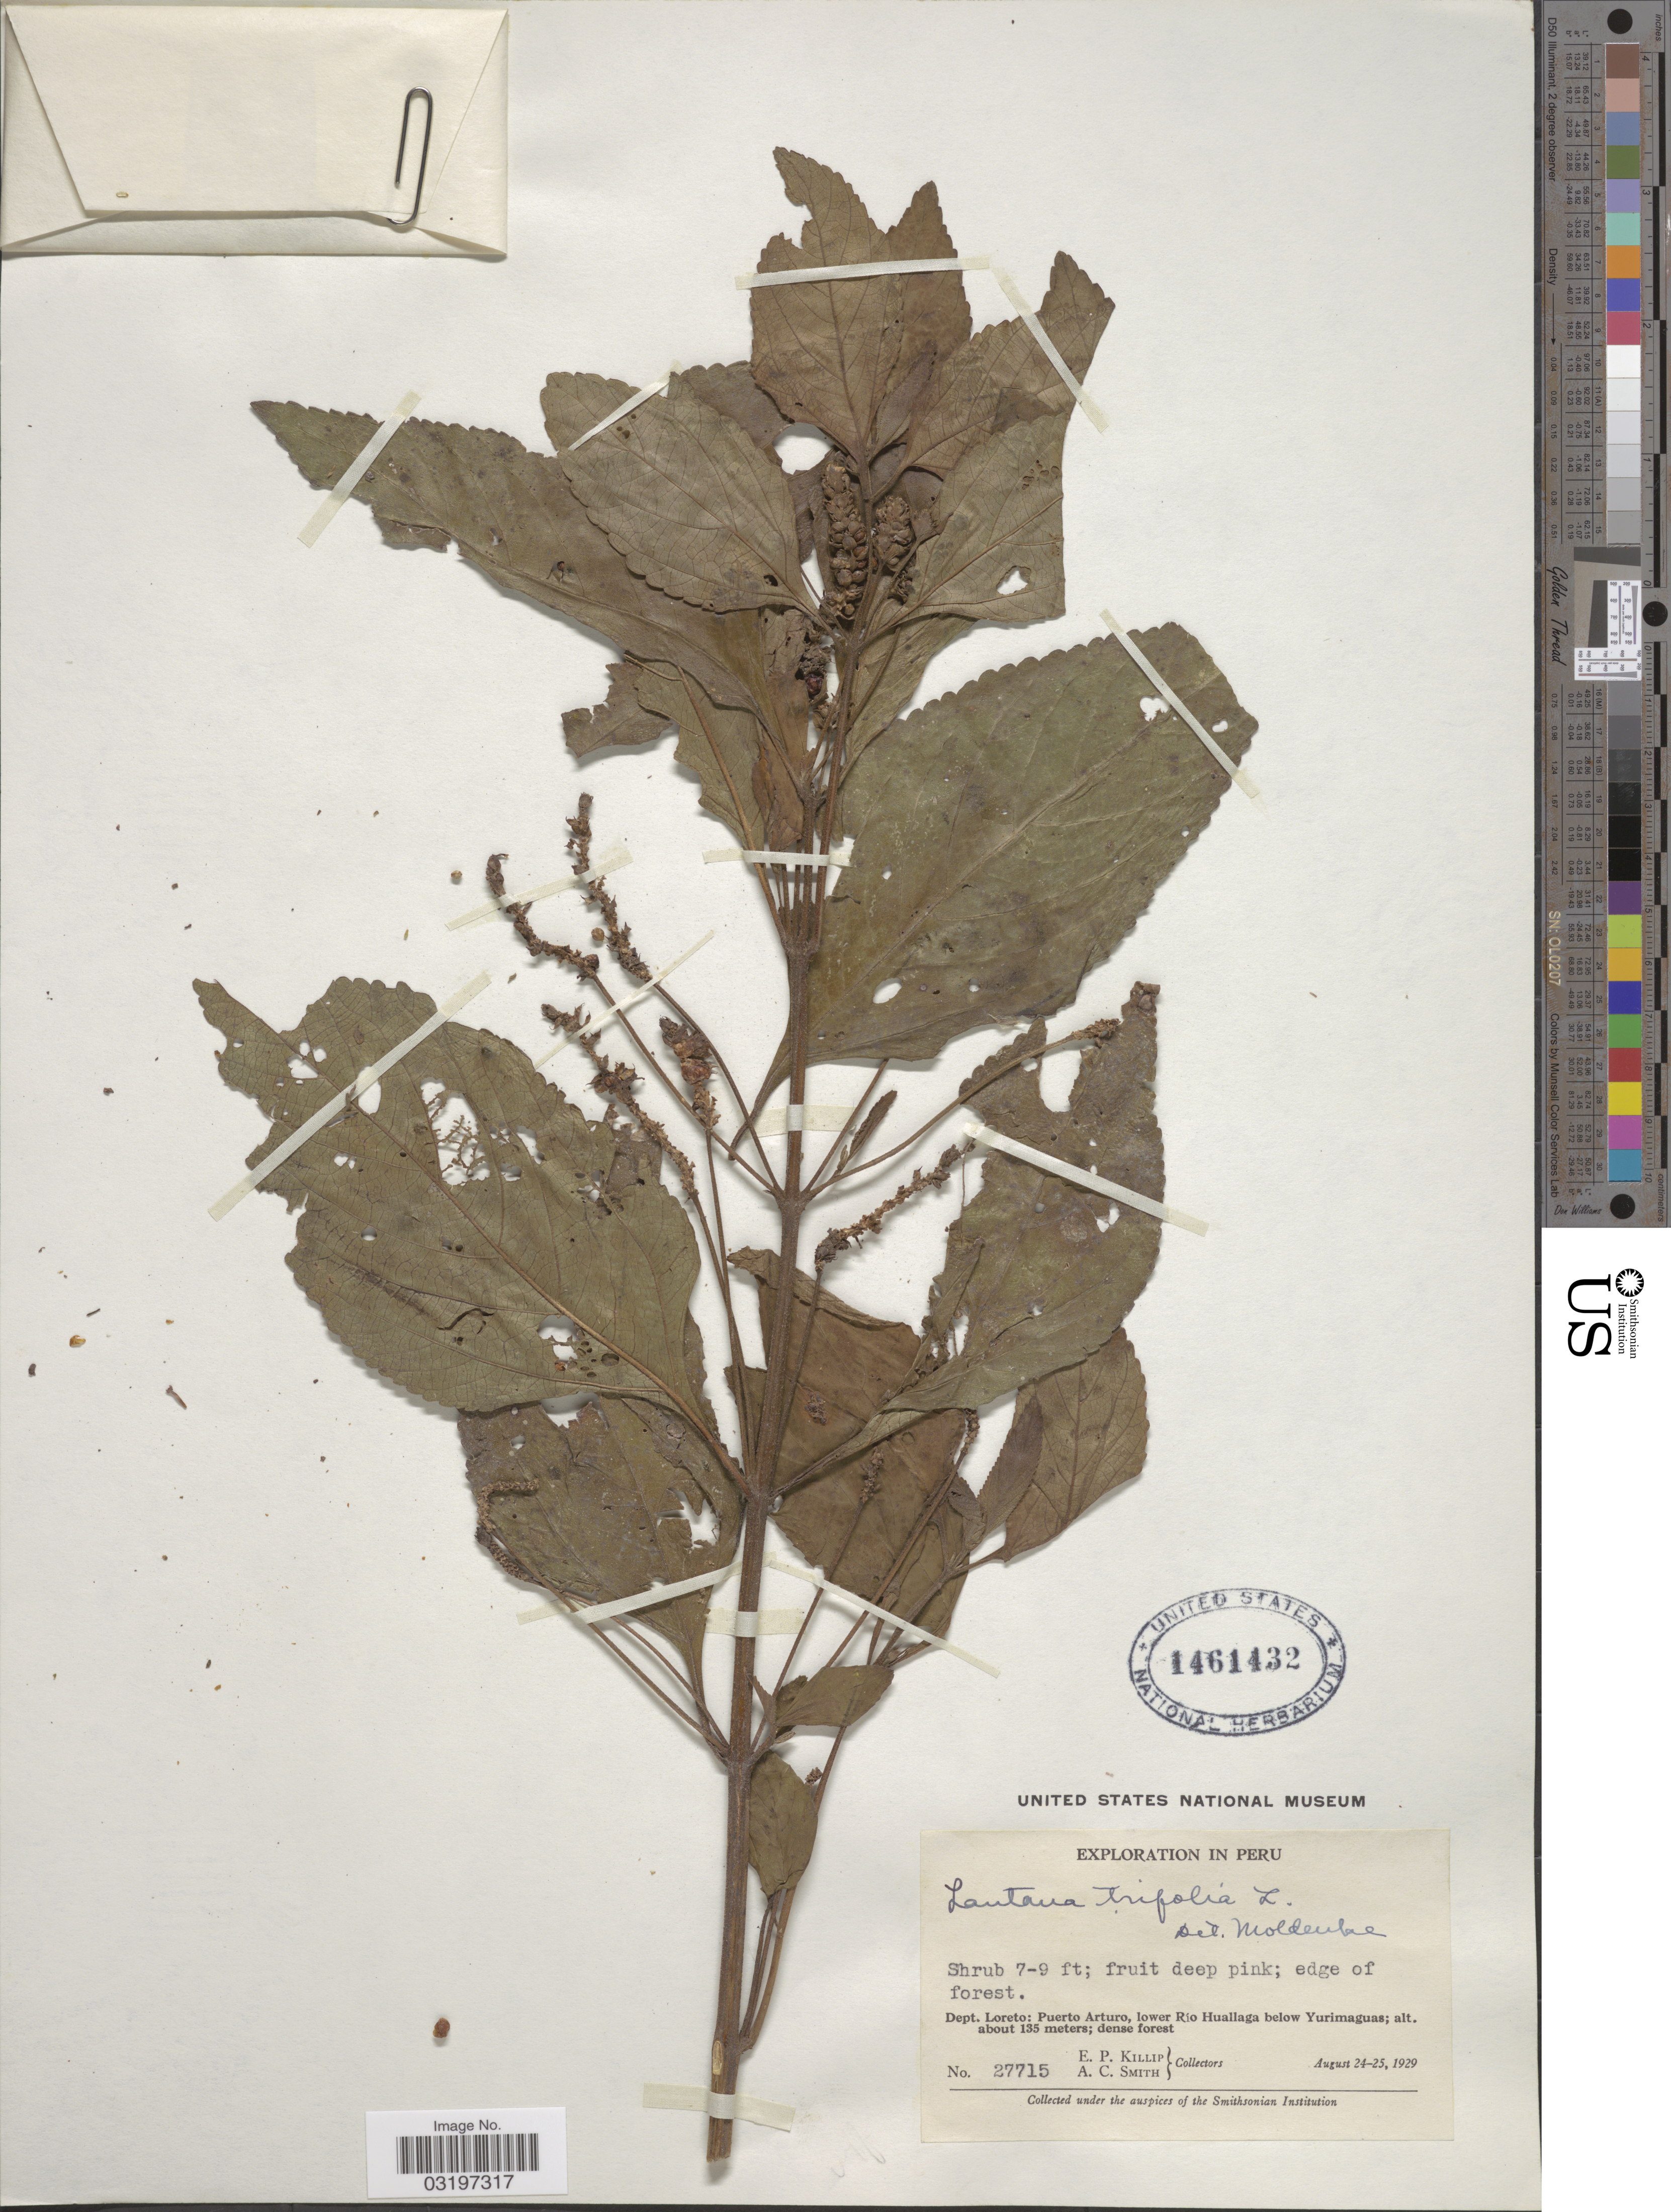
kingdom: Plantae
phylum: Tracheophyta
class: Magnoliopsida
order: Lamiales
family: Verbenaceae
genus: Lantana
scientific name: Lantana trifolia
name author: L.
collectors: E. P. Killip & A. C. Smith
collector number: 27715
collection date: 1929-08-24/1929-08-25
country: Peru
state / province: Loreto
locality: Dept. Loreto: Puerto Arturo, lower Río Huallaga below Yurimaguas.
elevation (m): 135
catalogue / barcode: US 1461432